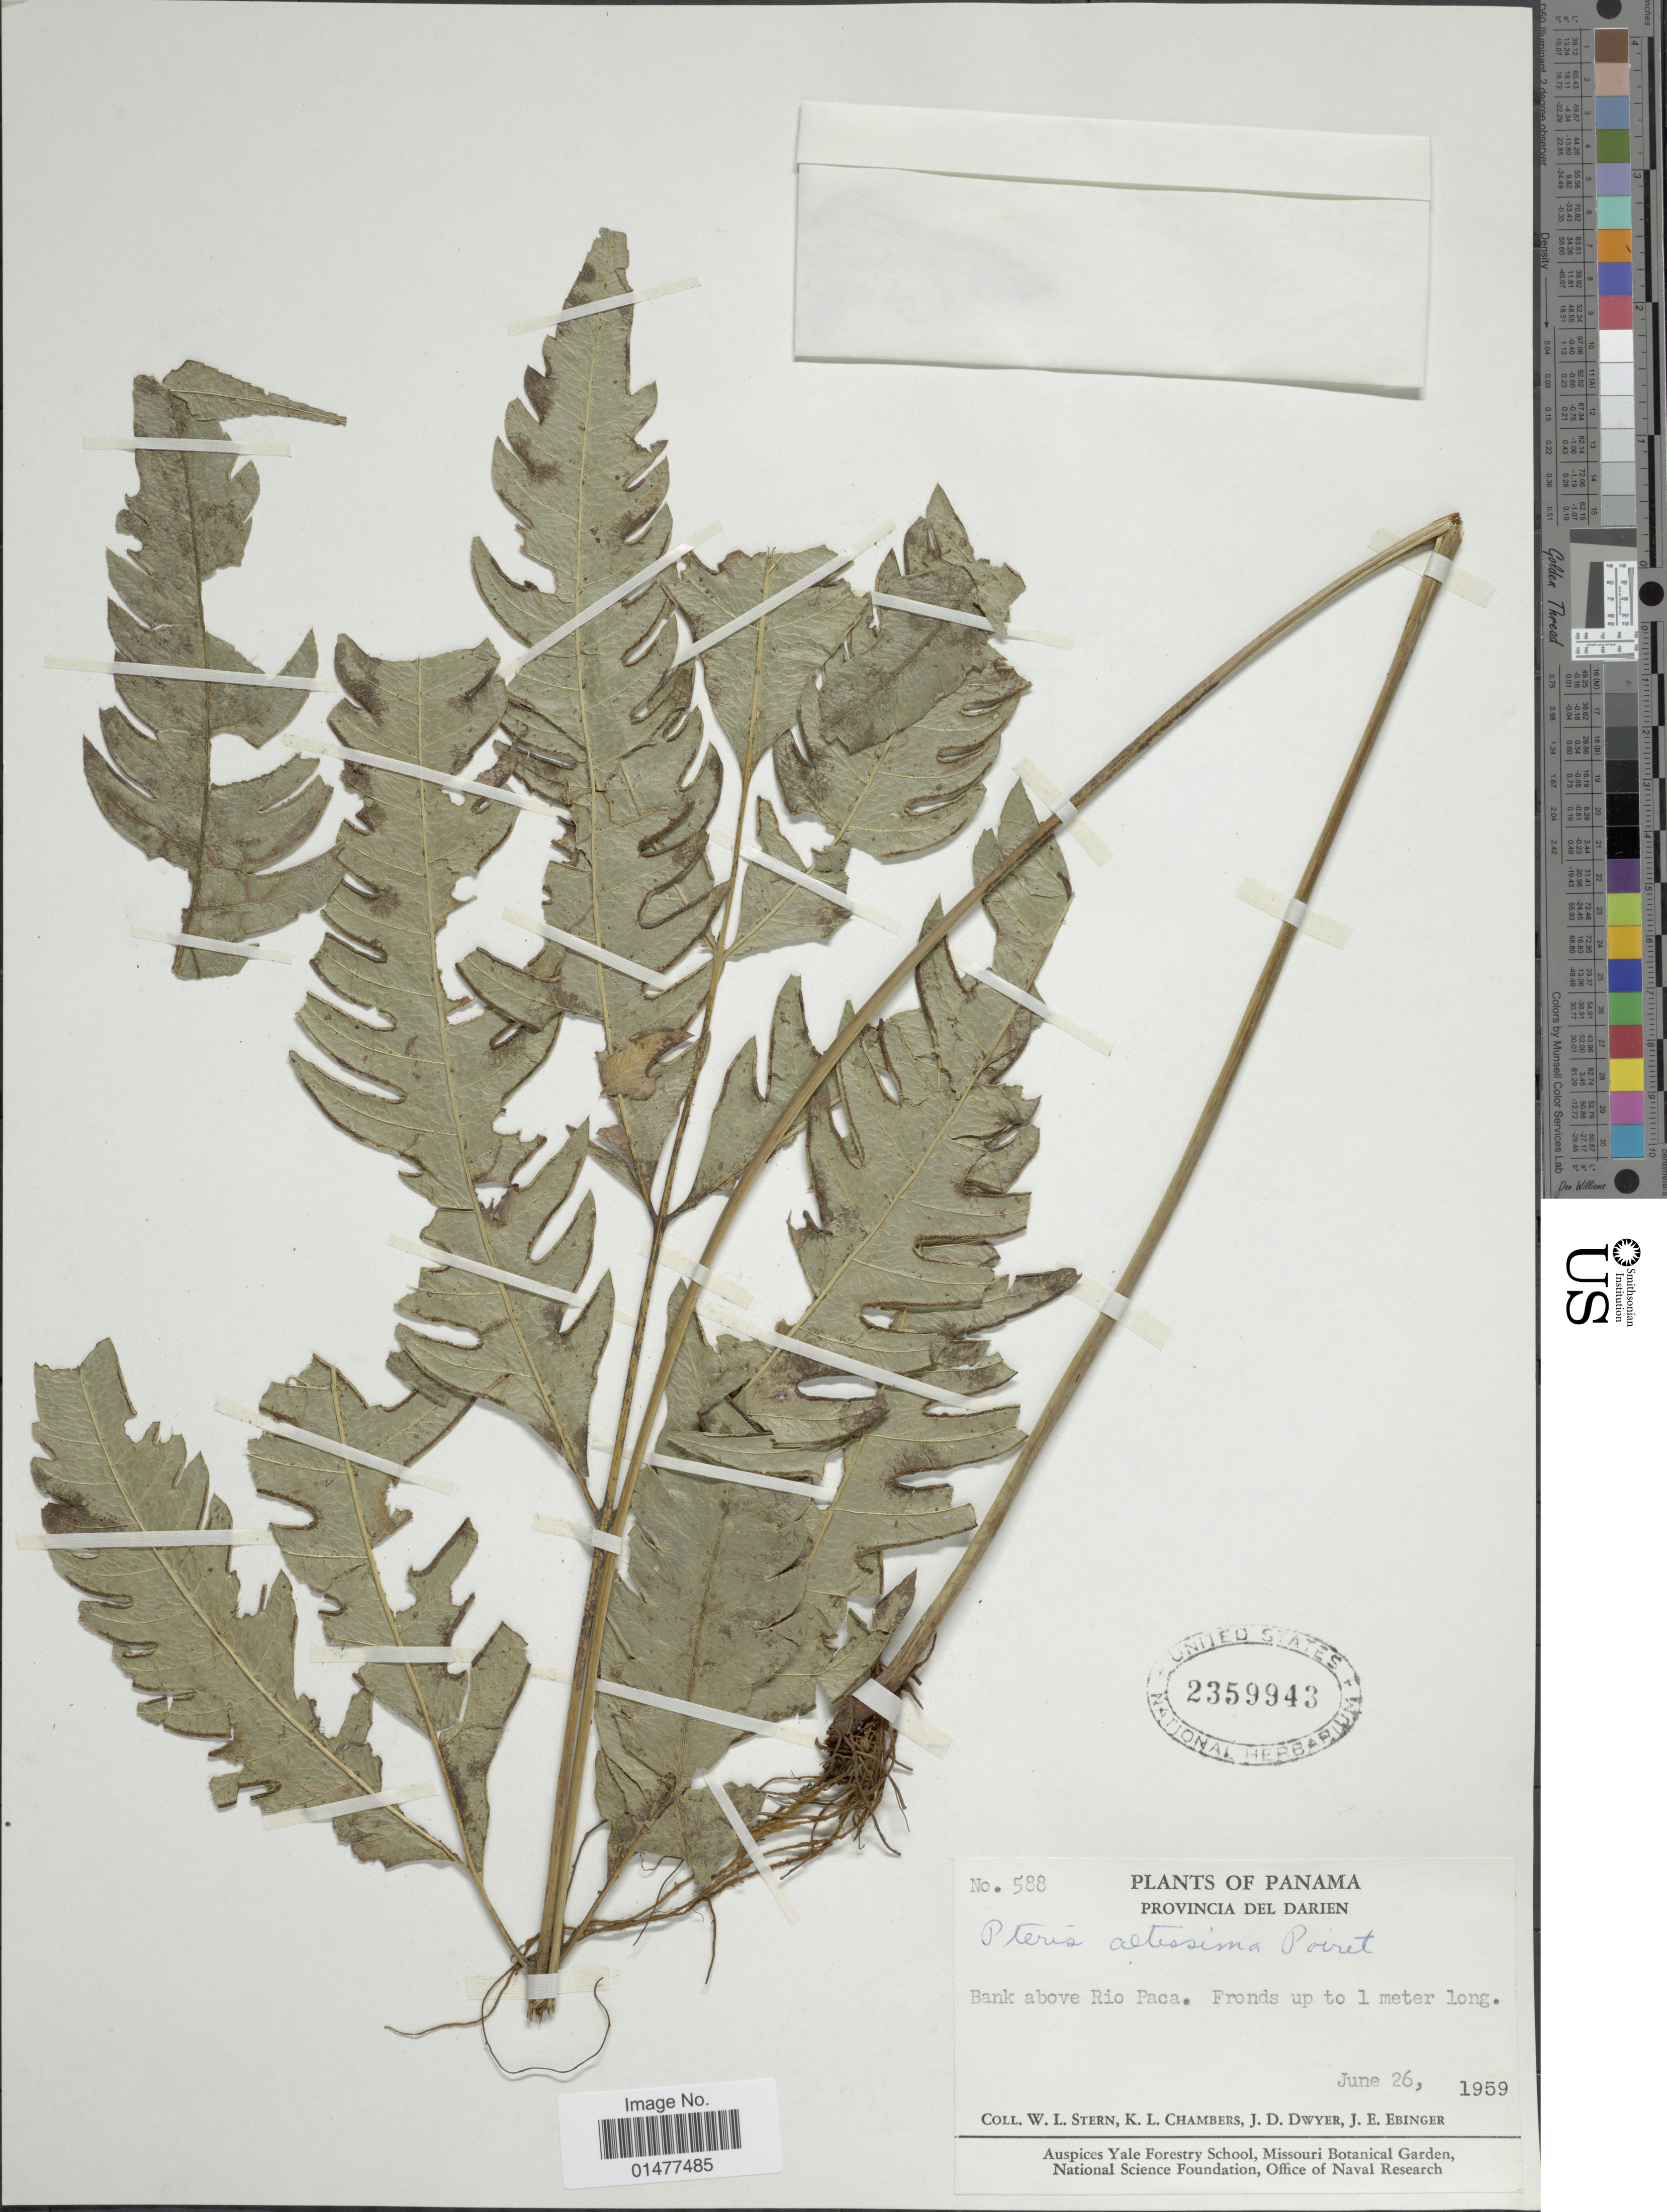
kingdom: Plantae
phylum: Tracheophyta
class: Polypodiopsida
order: Polypodiales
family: Pteridaceae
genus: Pteris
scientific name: Pteris altissima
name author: Poir.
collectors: W. L. Stern, K. Chambers, J. D. Dwyer & J. Ebinger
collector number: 588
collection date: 1959-06-26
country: Panama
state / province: Darién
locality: Bank above Rio Paca.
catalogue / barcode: US 2359943